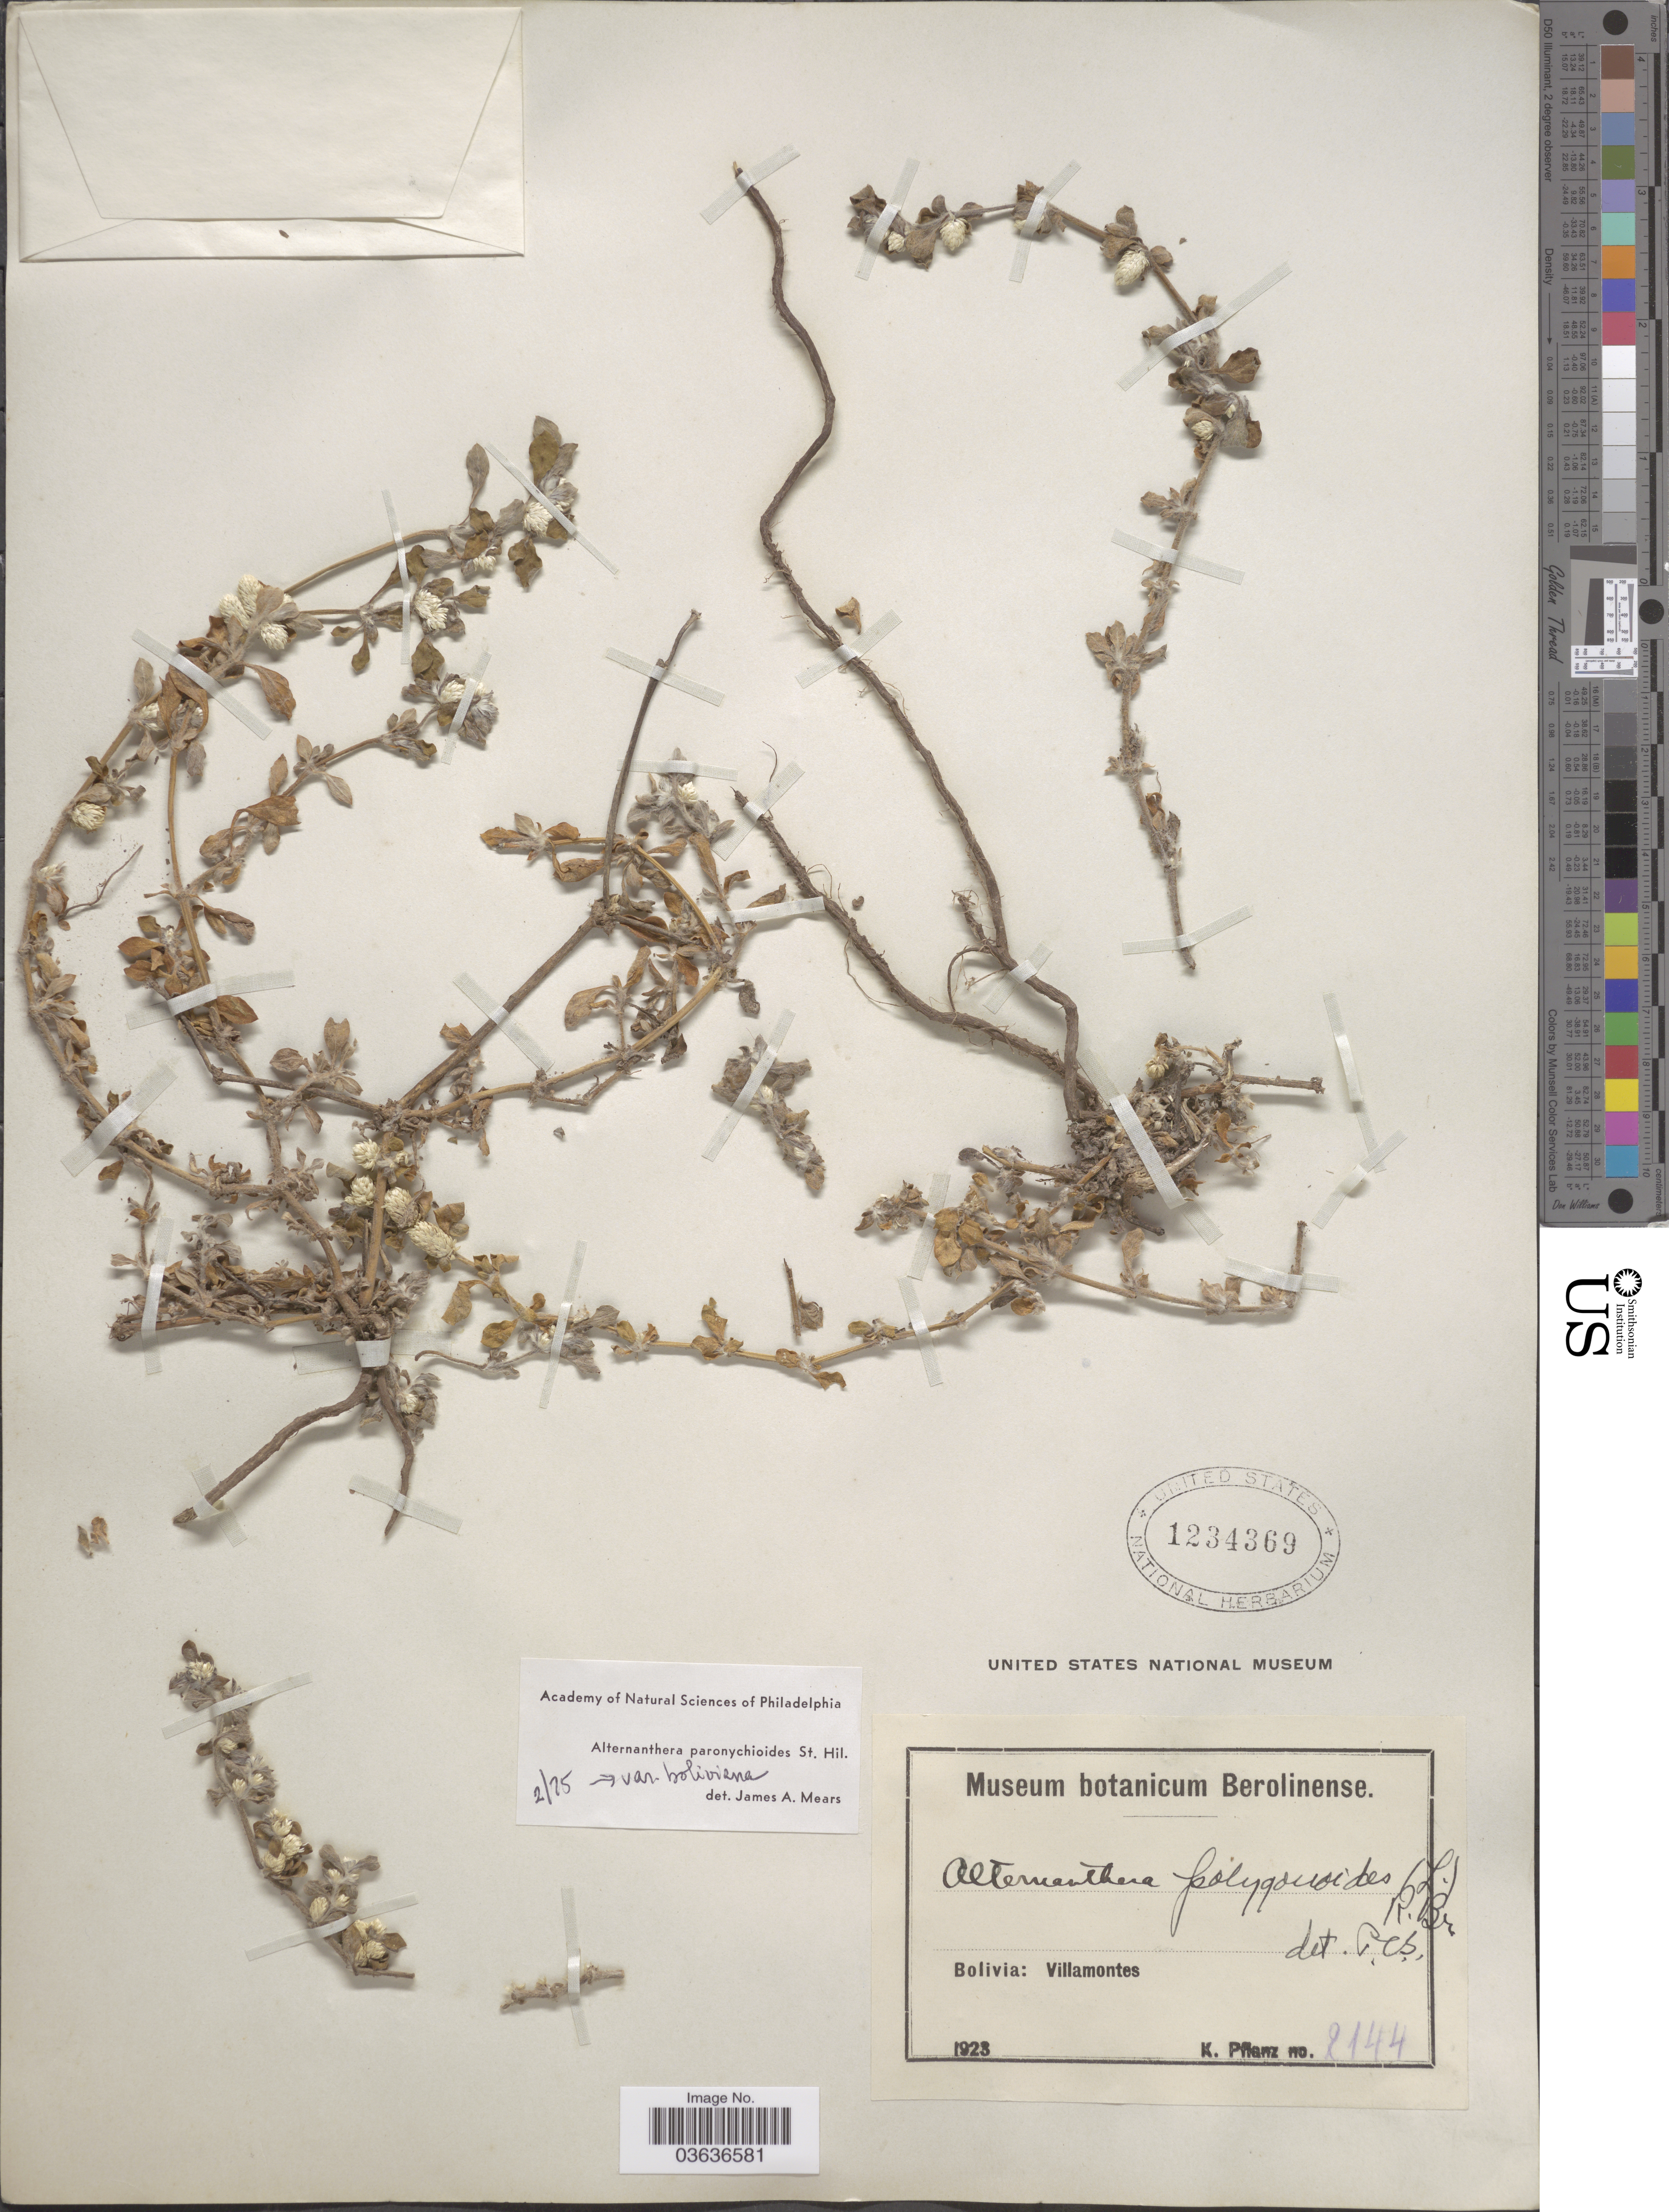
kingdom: Plantae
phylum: Tracheophyta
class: Magnoliopsida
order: Caryophyllales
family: Amaranthaceae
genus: Alternanthera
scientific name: Alternanthera polygonoides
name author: (L.) R. Br. ex Sweet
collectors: K. Pflanz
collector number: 2144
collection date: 1923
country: Bolivia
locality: Villamontes.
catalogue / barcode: US 1234369